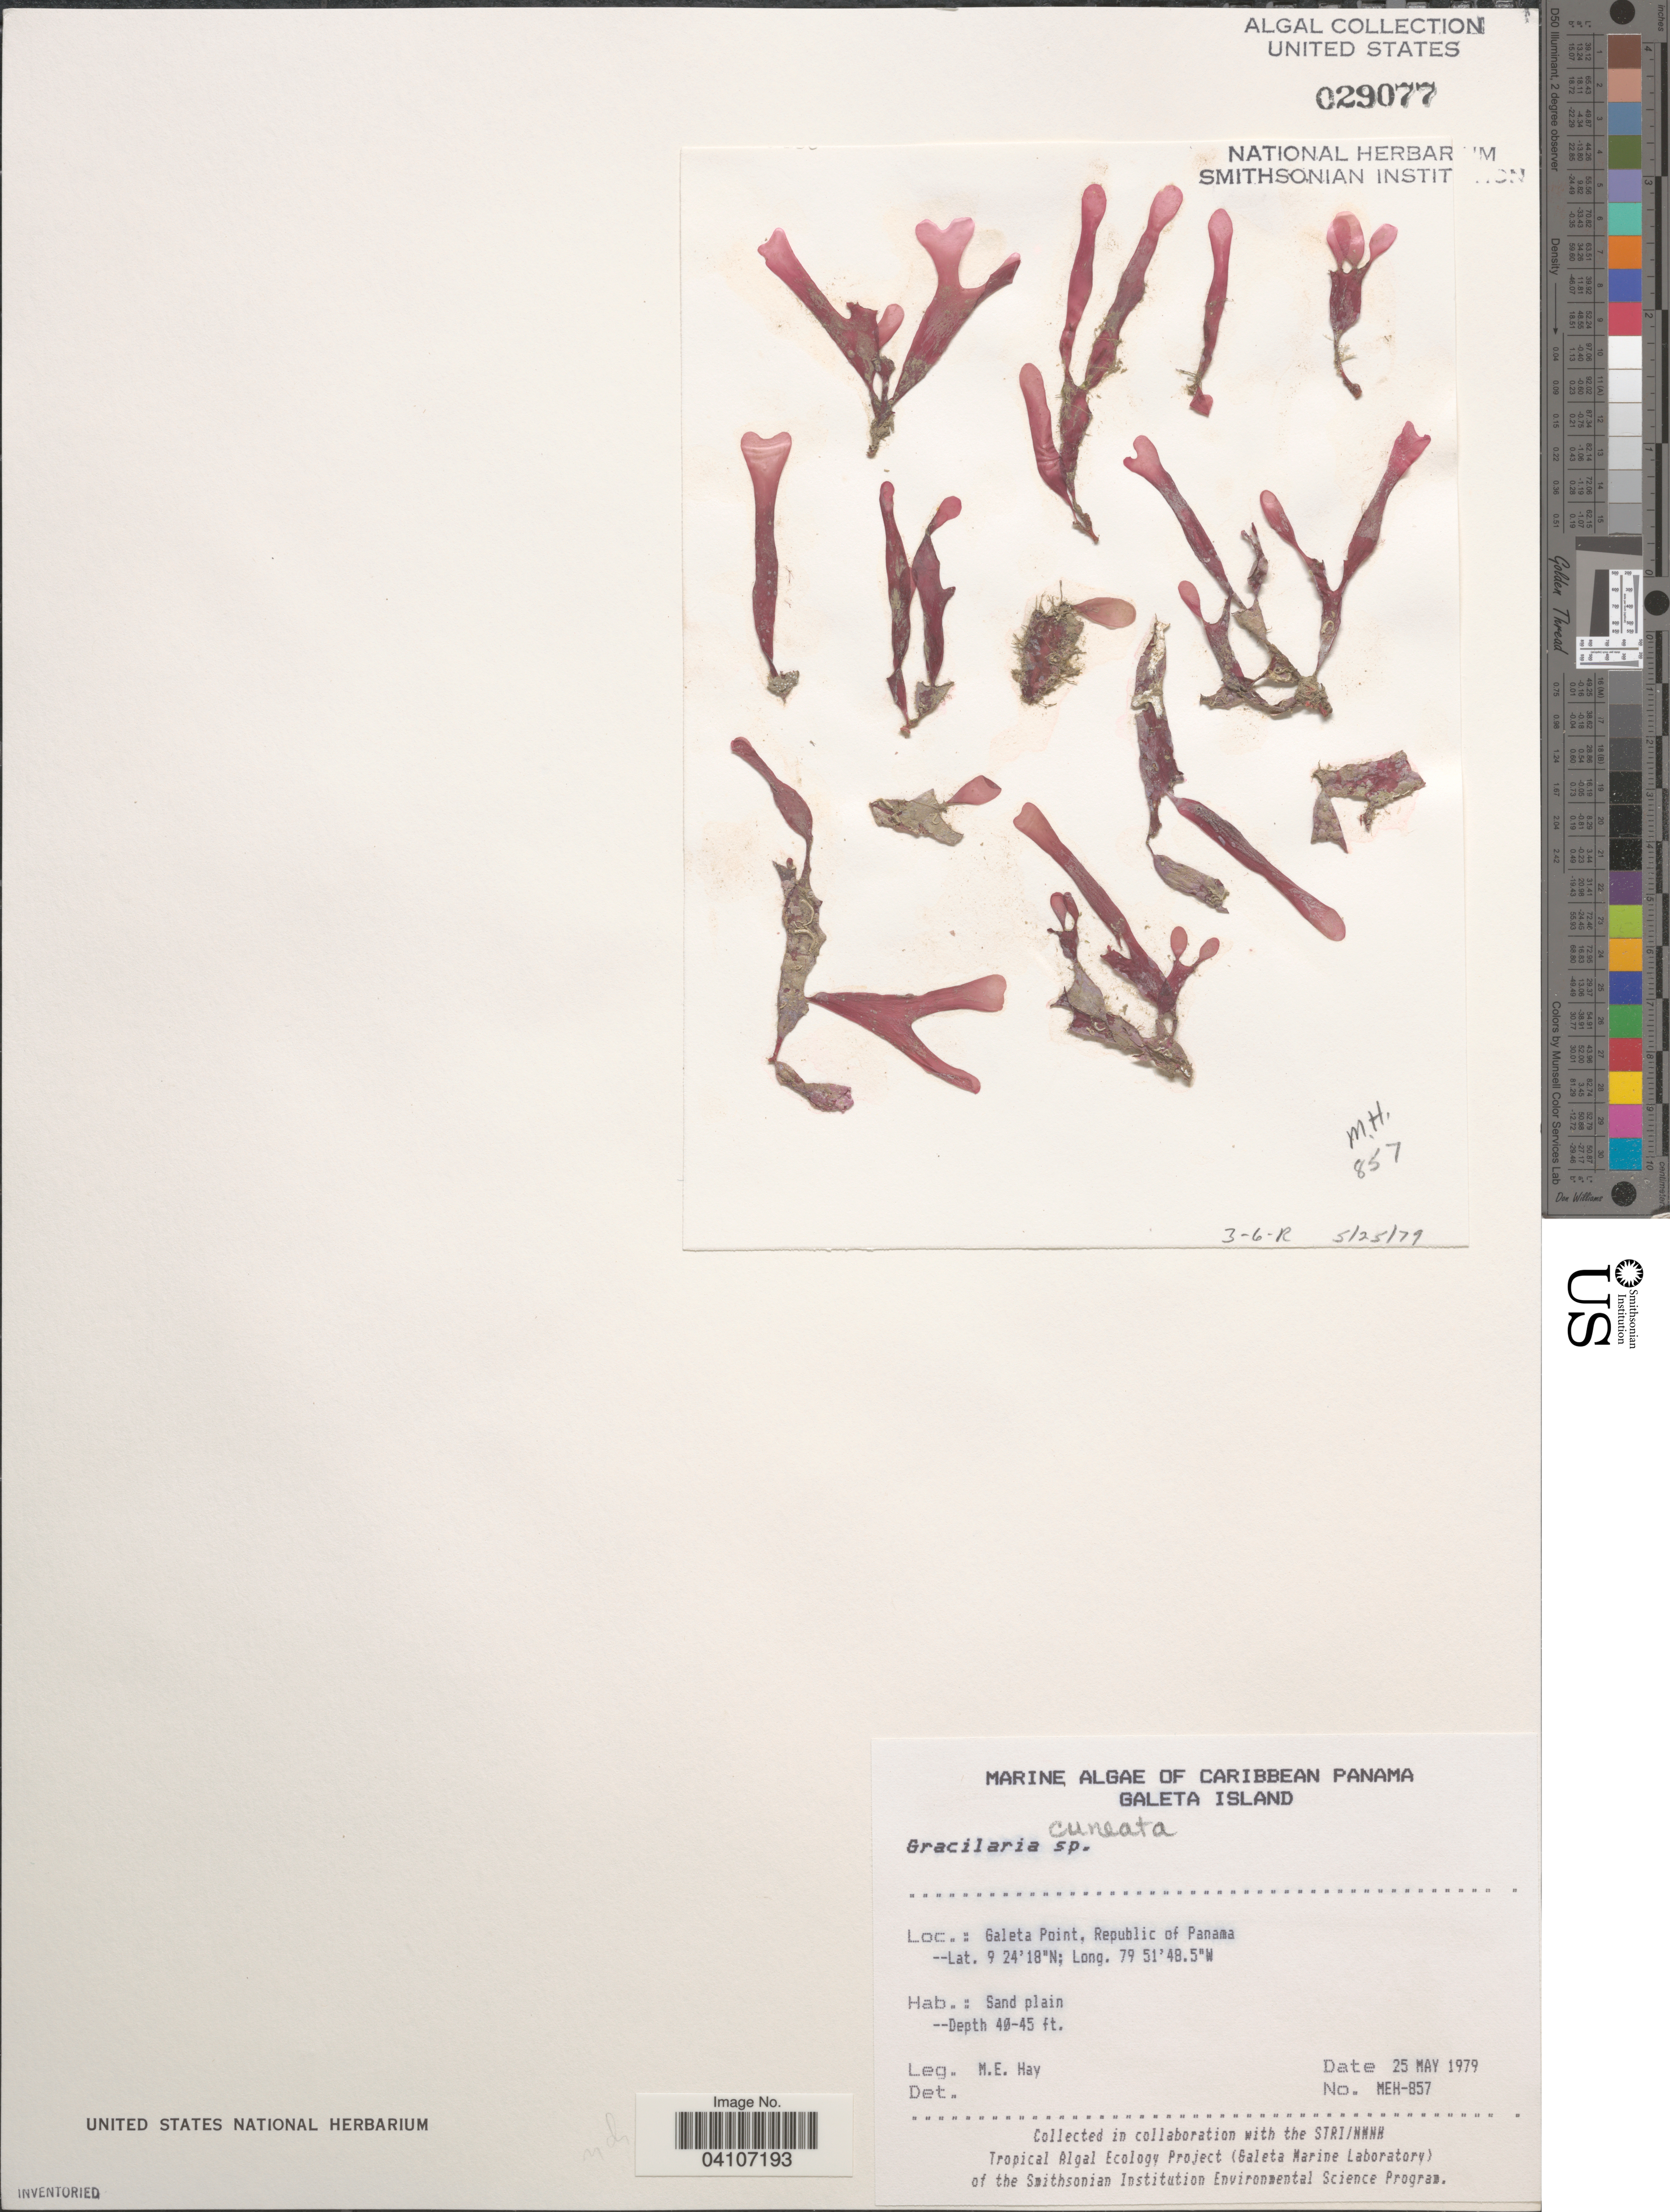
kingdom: Plantae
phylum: Rhodophyta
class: Florideophyceae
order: Gracilariales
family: Gracilariaceae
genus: Gracilaria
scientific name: Gracilaria cuneata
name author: Aresch.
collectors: M. E. Hay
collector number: MEH-857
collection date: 1979-05-25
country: Panama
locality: Caribbean Panama. Galeta Island. Galeta Point, Republic of Panama.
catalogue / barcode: US 29077